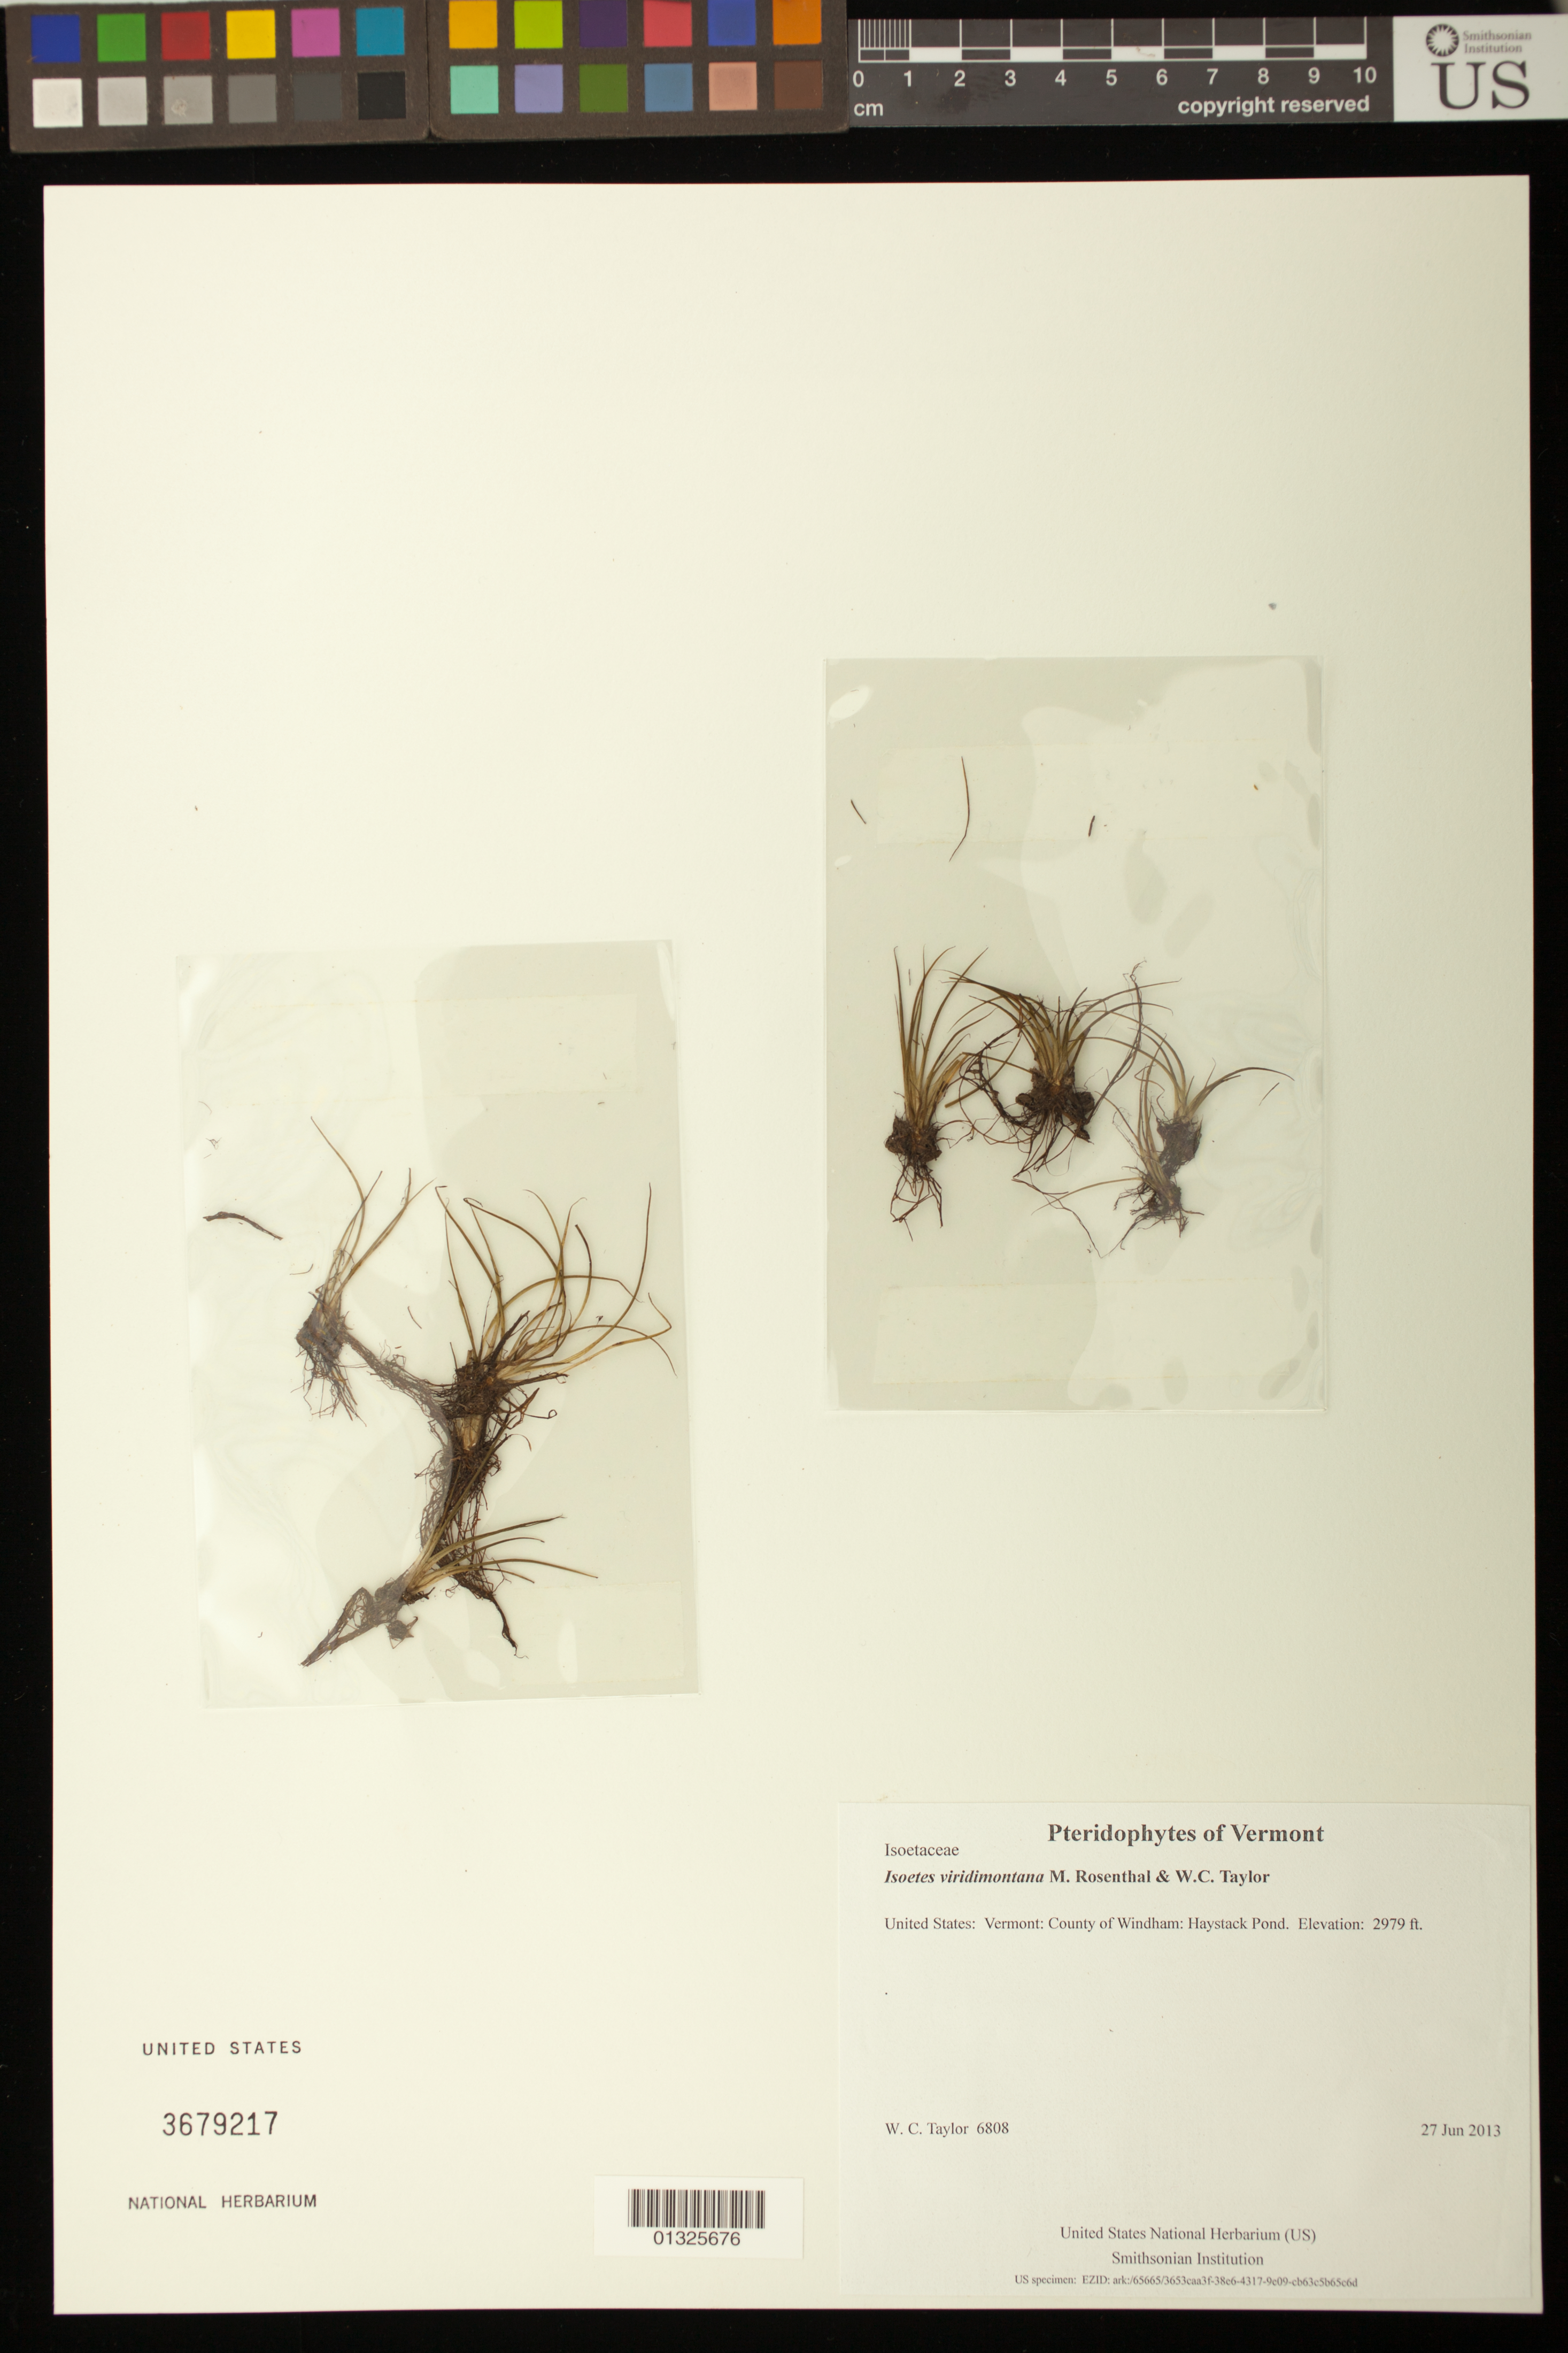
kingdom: Plantae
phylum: Tracheophyta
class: Lycopodiopsida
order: Isoetales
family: Isoetaceae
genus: Isoetes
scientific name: Isoetes viridimontana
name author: M.A. Rosenthal & W.C. Taylor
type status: Paratype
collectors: W. C. Taylor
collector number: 6808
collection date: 2013-06-27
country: United States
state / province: Vermont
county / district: Windham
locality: Haystack Pond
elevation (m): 908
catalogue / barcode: US 3679217